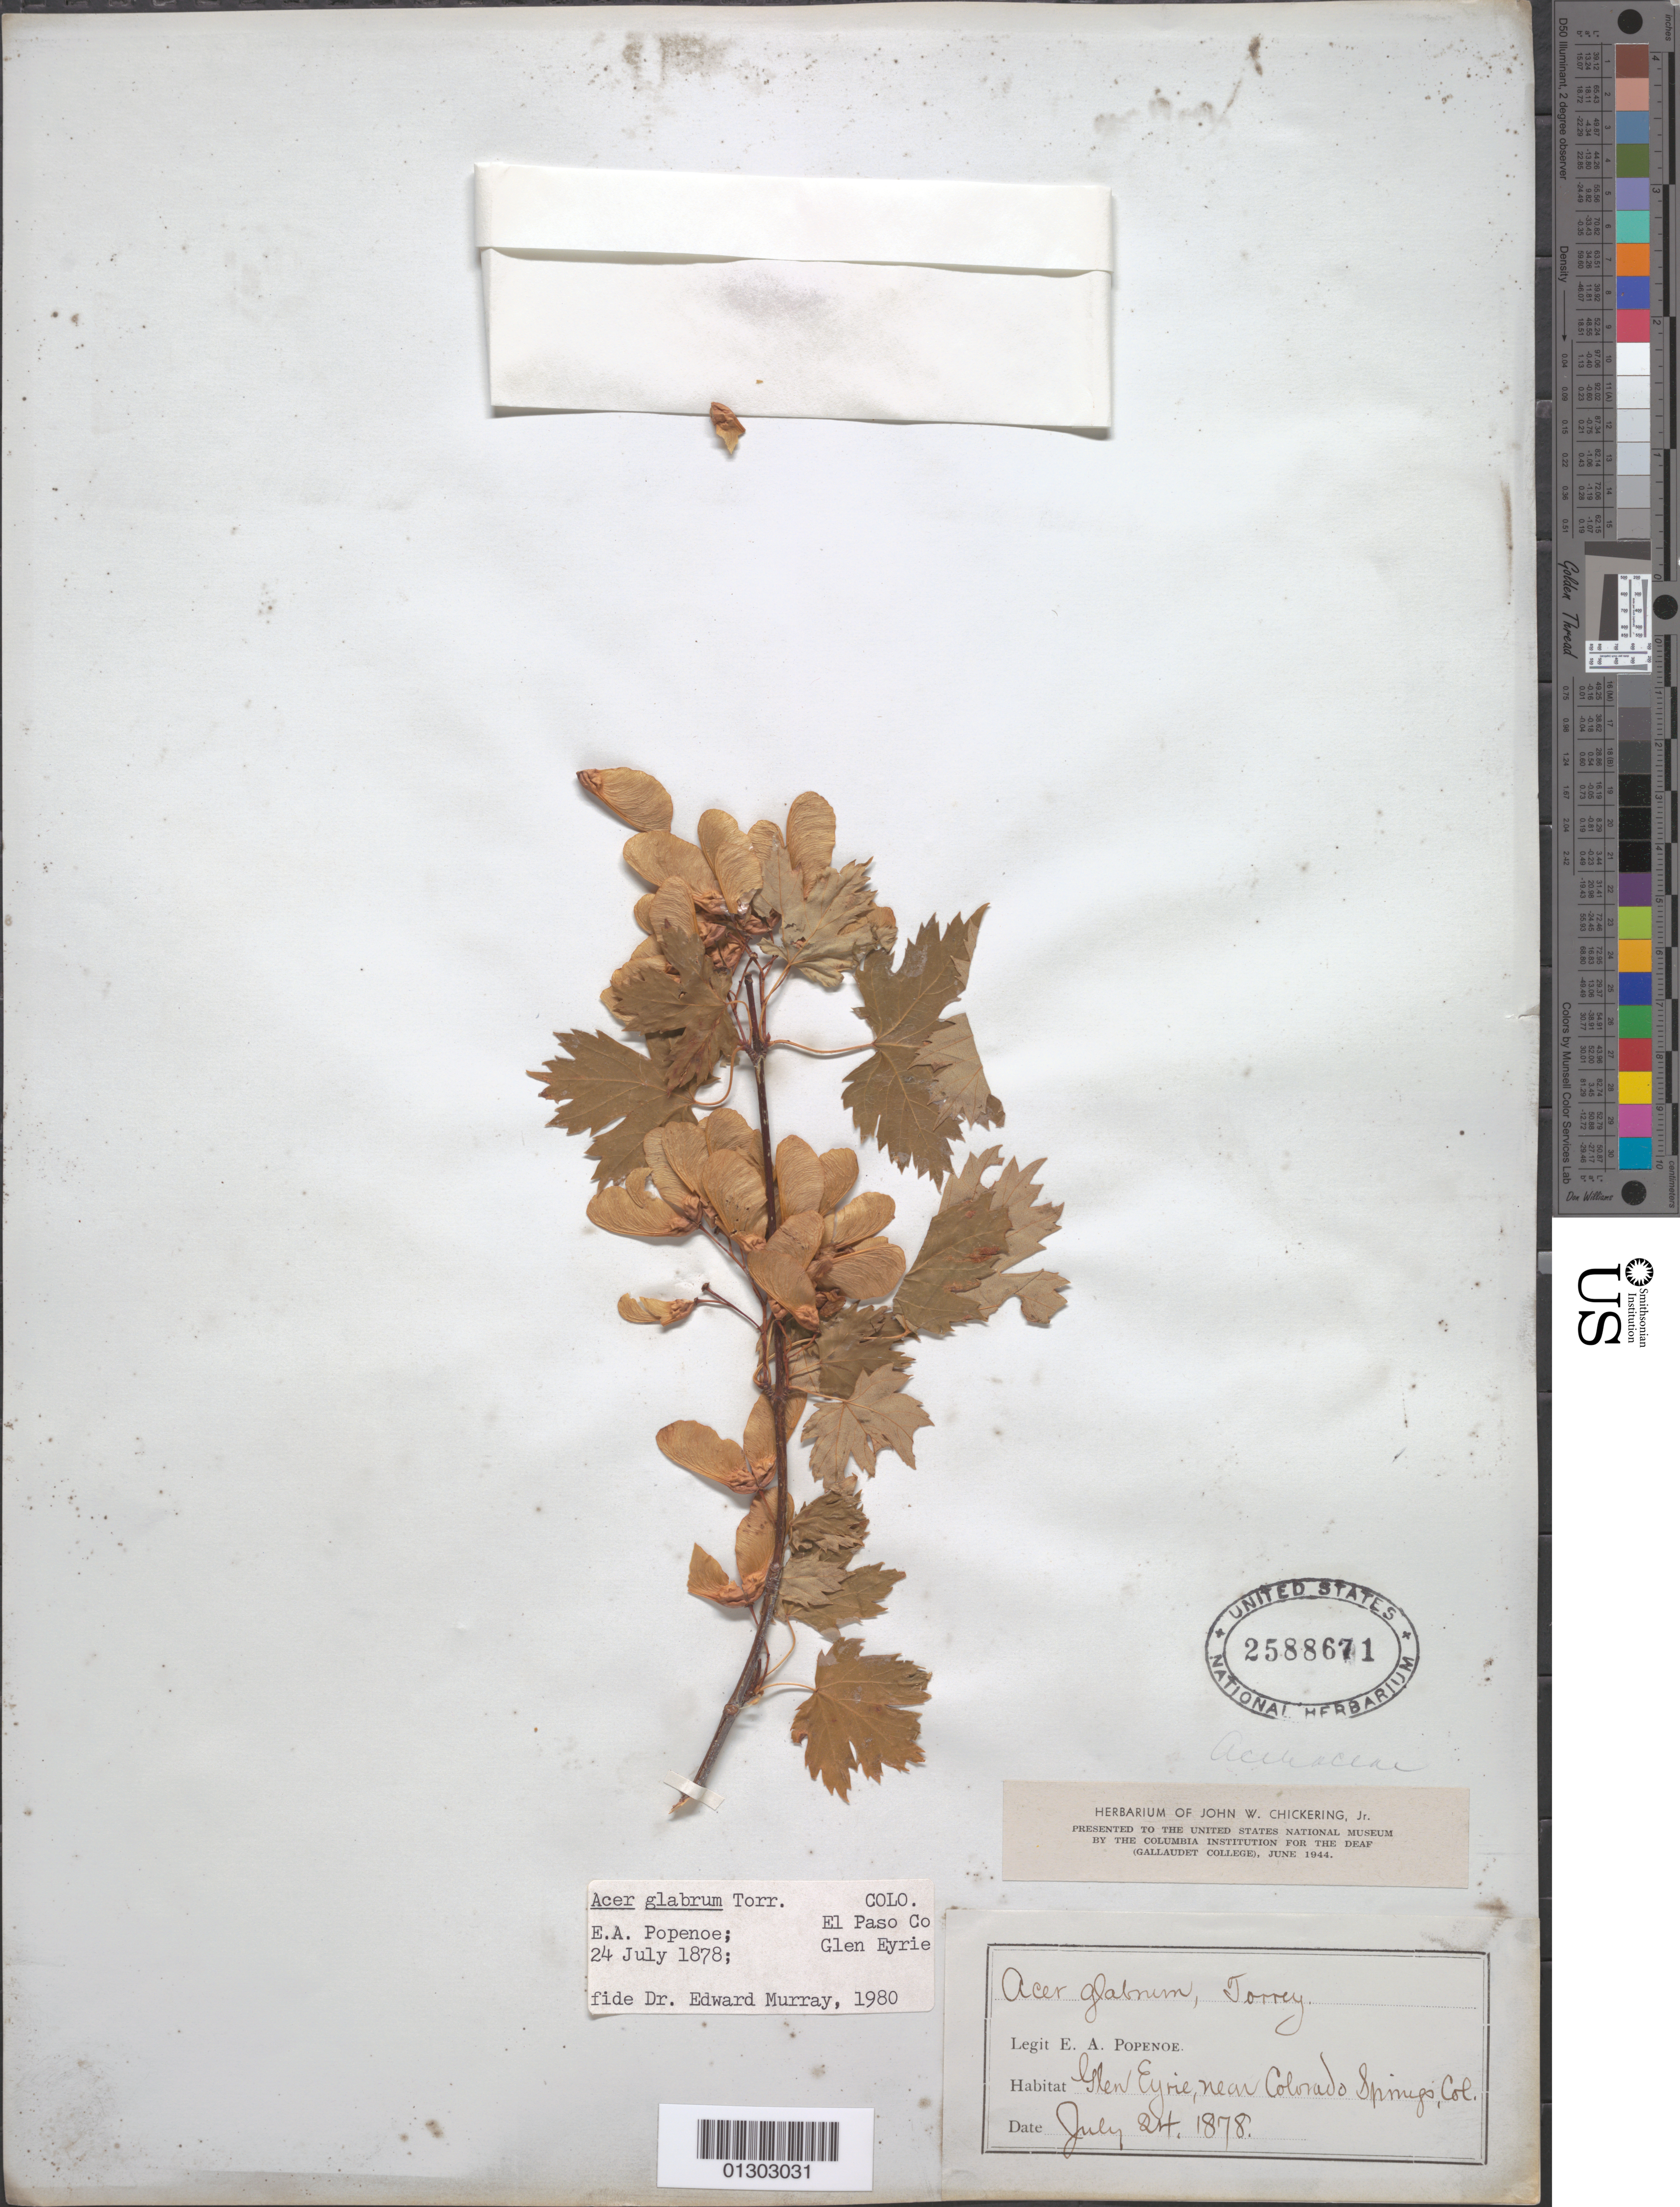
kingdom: Plantae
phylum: Tracheophyta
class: Magnoliopsida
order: Sapindales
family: Sapindaceae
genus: Acer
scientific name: Acer glabrum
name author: Torr.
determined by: Murray, Edward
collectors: E. A. Popenoe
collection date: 1878-07-24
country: United States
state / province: Colorado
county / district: El Paso County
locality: Glen Eyrie, near Colorado Springs.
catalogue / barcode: US 2588671